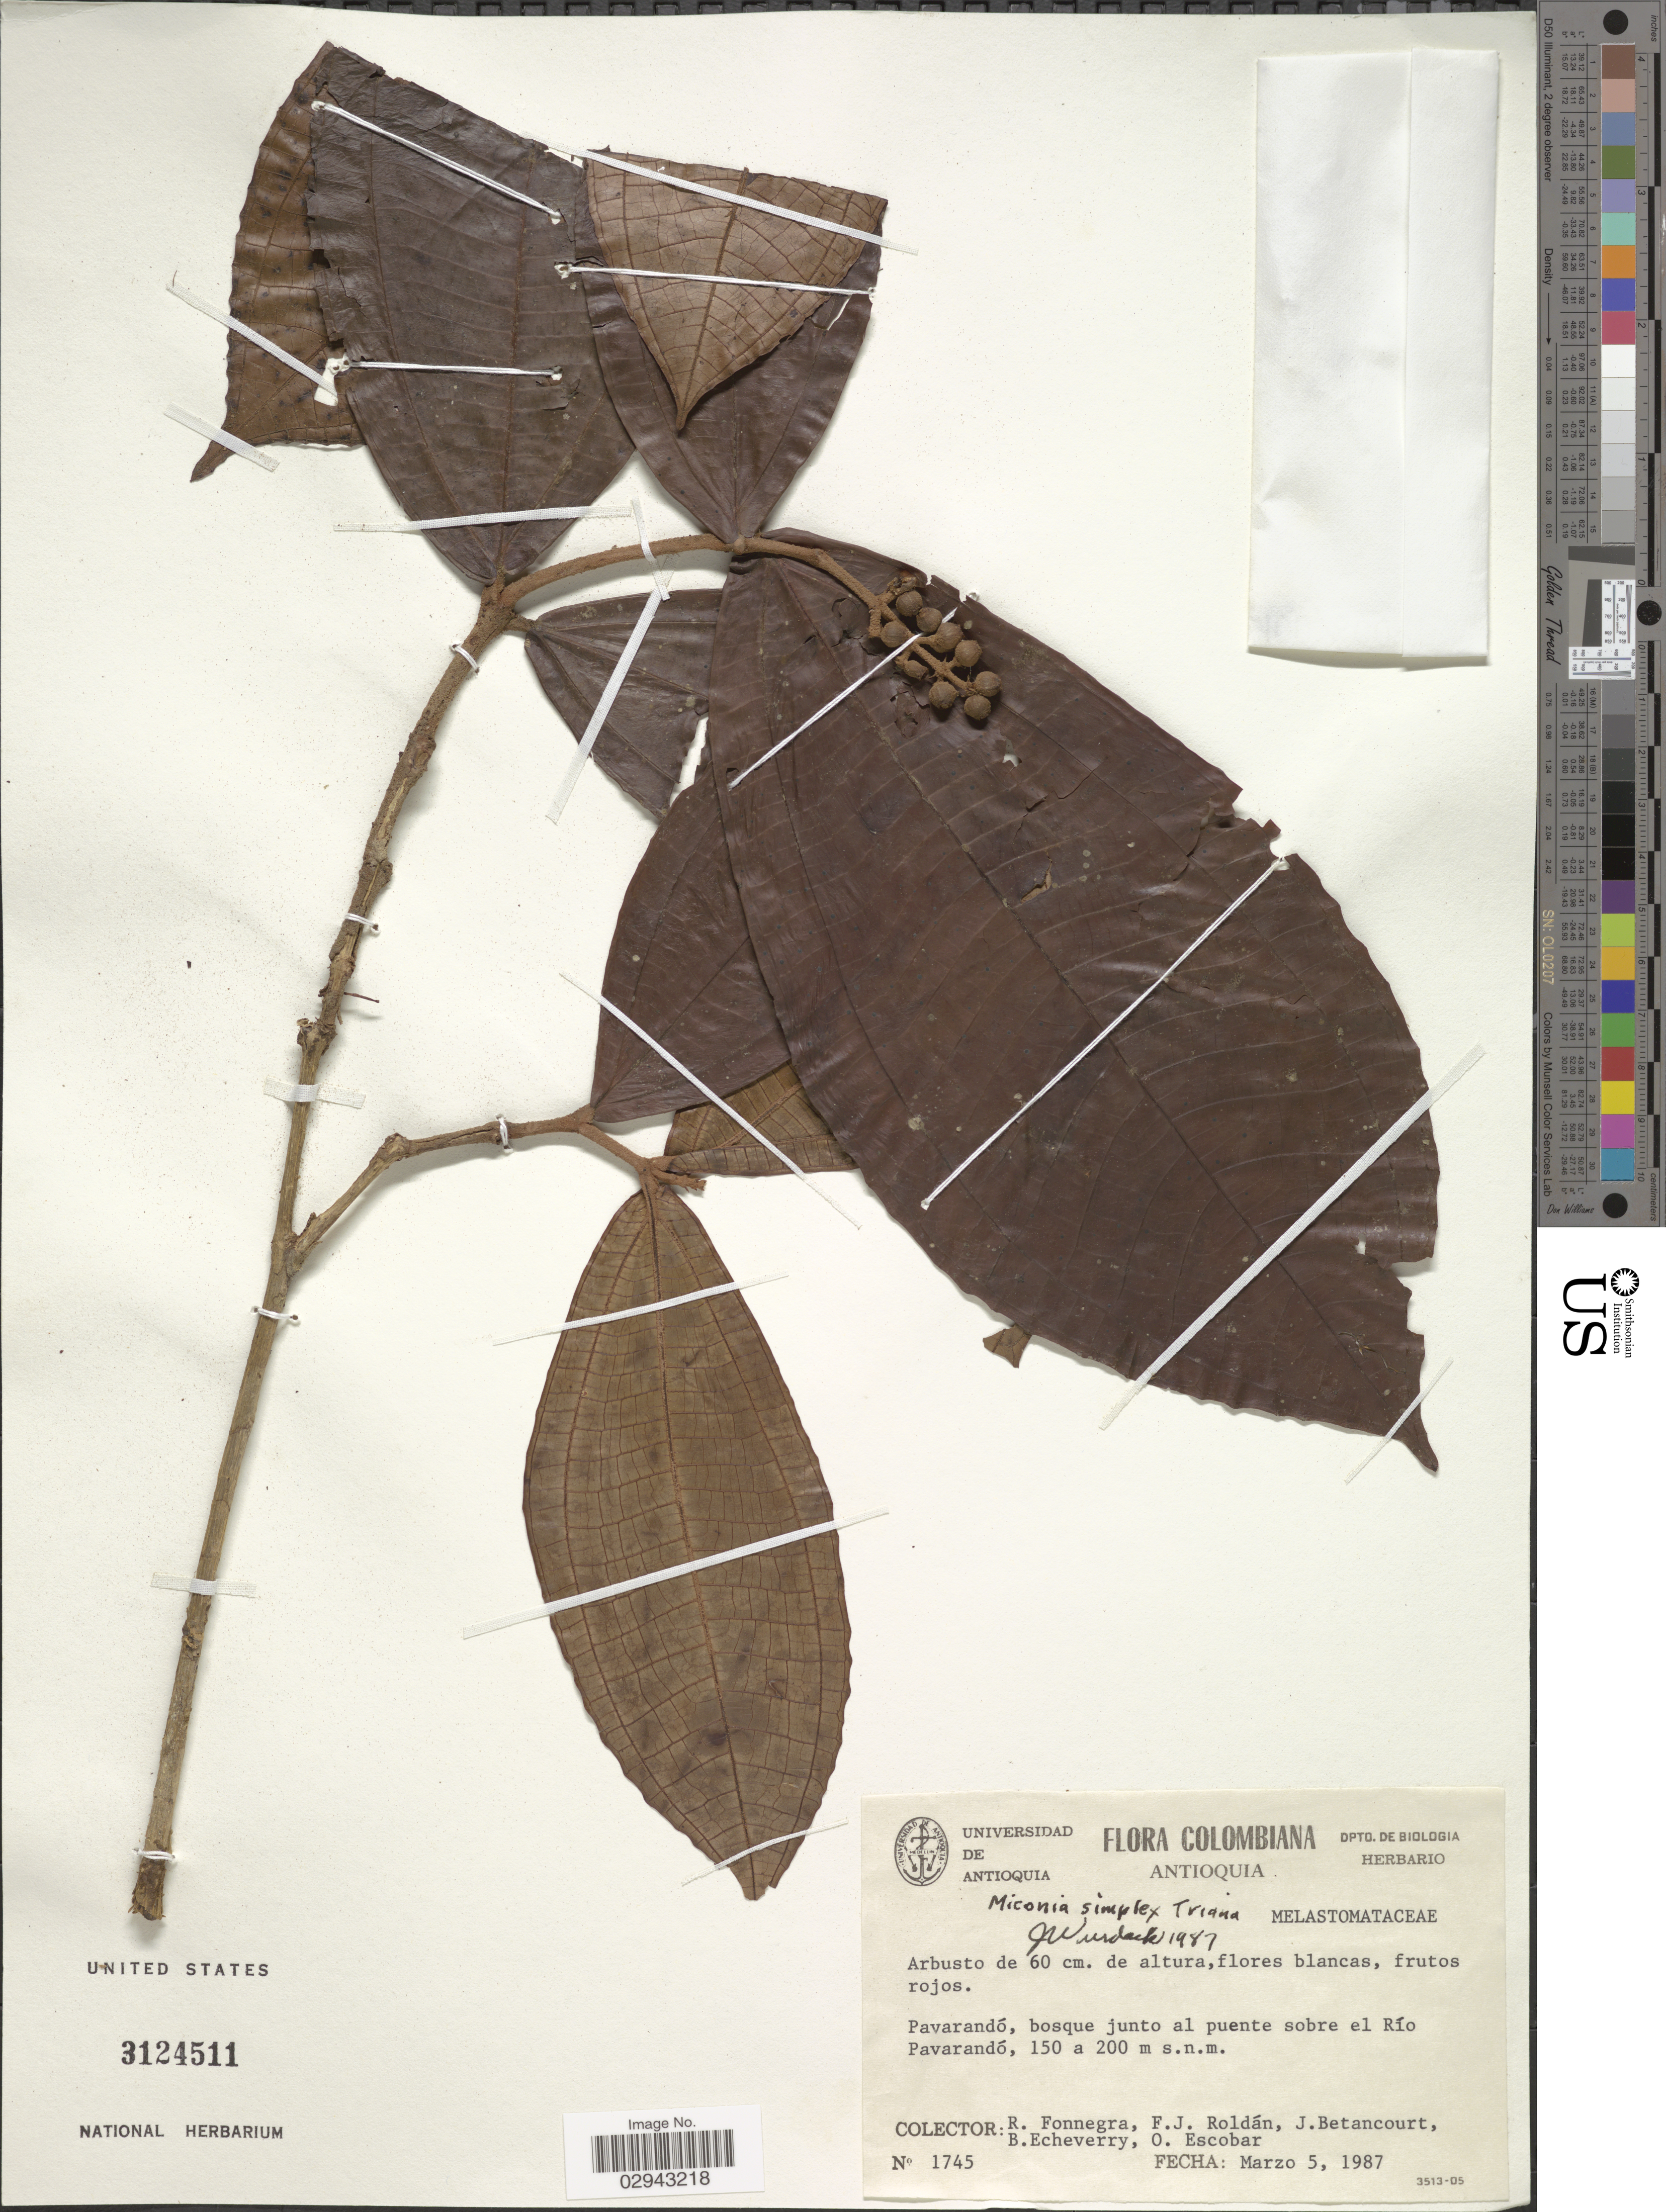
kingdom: Plantae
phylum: Tracheophyta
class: Magnoliopsida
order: Myrtales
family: Melastomataceae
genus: Miconia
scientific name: Miconia simplex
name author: Triana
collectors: R. Fonnegra, F. J. Roldán, J. Betancourt, B. Echeverry & O. Escobar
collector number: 1745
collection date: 1987-03-05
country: Colombia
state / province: Antioquia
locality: Pavarandó, bosque junto al puento sobre el Río Pavarandó.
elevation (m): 150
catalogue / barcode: US 3124511